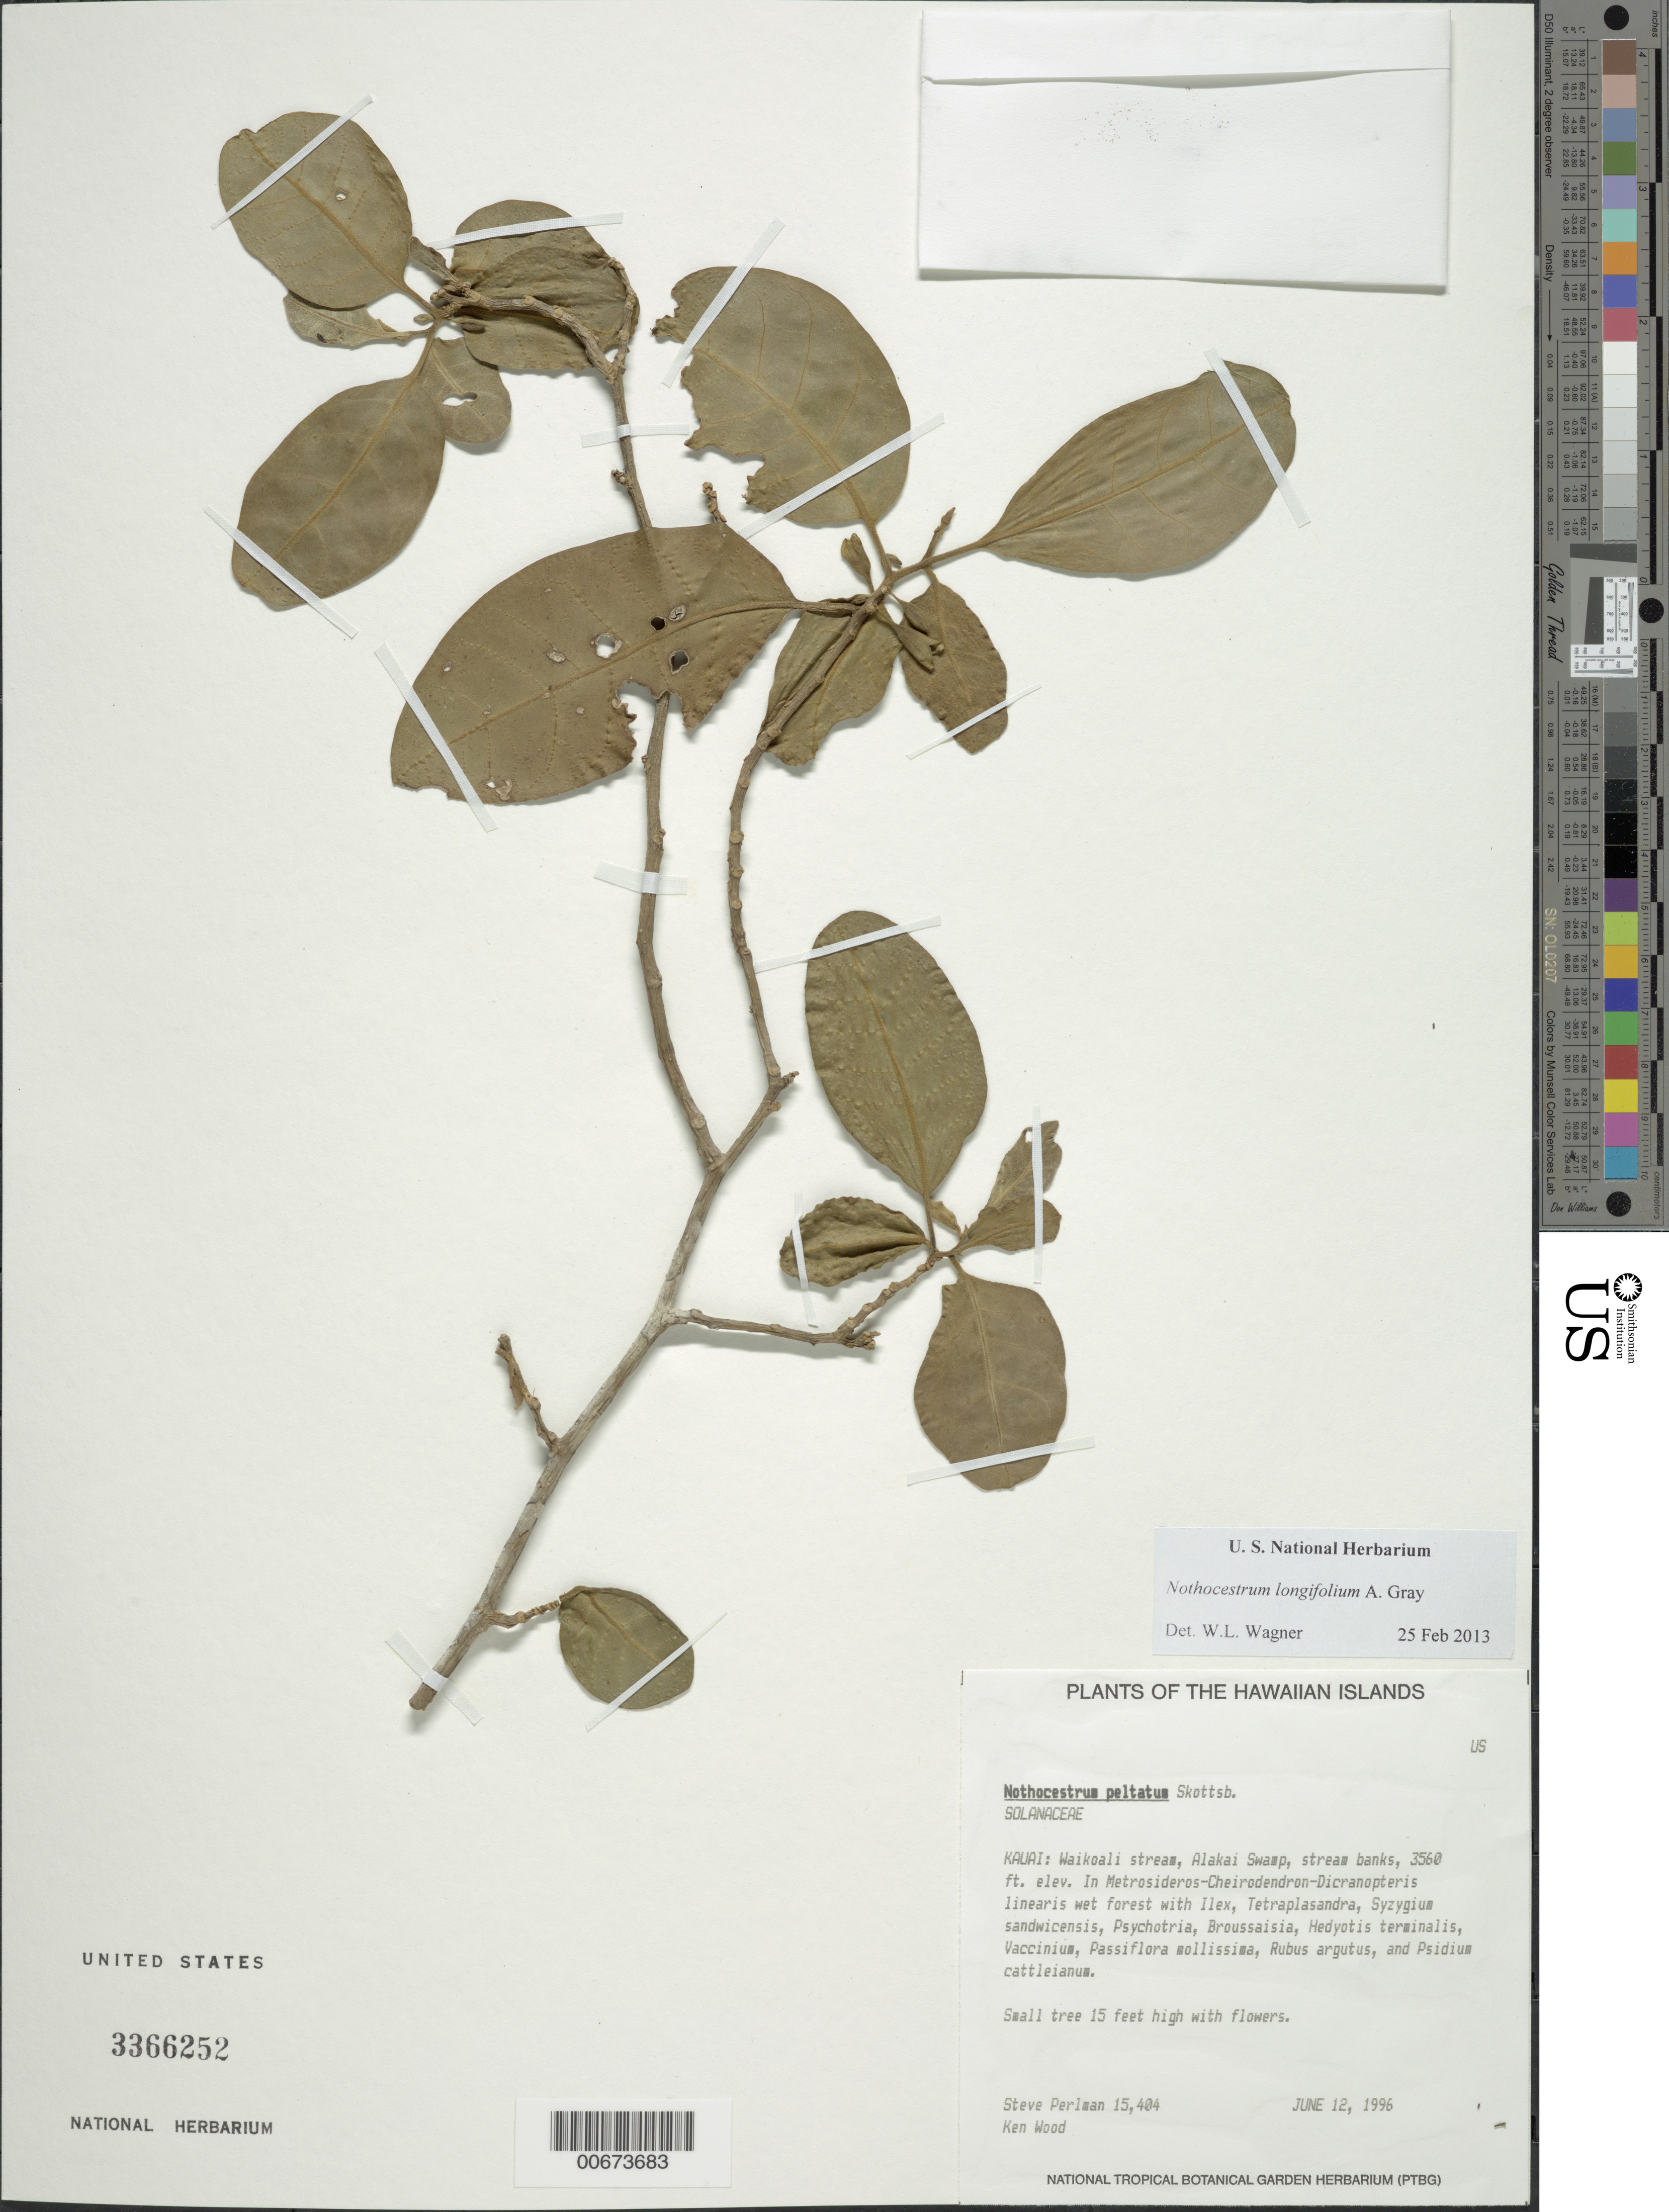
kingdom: Plantae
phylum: Tracheophyta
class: Magnoliopsida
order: Solanales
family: Solanaceae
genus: Nothocestrum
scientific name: Nothocestrum longifolium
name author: A. Gray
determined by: Wagner, W. L., (BOT), Smithsonian Institution - National Museum of Natural History (UNITED STATES)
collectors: S. P. Perlman & K. Wood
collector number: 15404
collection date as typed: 12 Jun 1996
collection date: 1996-06-12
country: United States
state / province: Hawaii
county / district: Kauai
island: Kaua'i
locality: Waikoali stream, Alakai Swamp, stream banks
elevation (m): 1085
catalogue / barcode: US 3366252